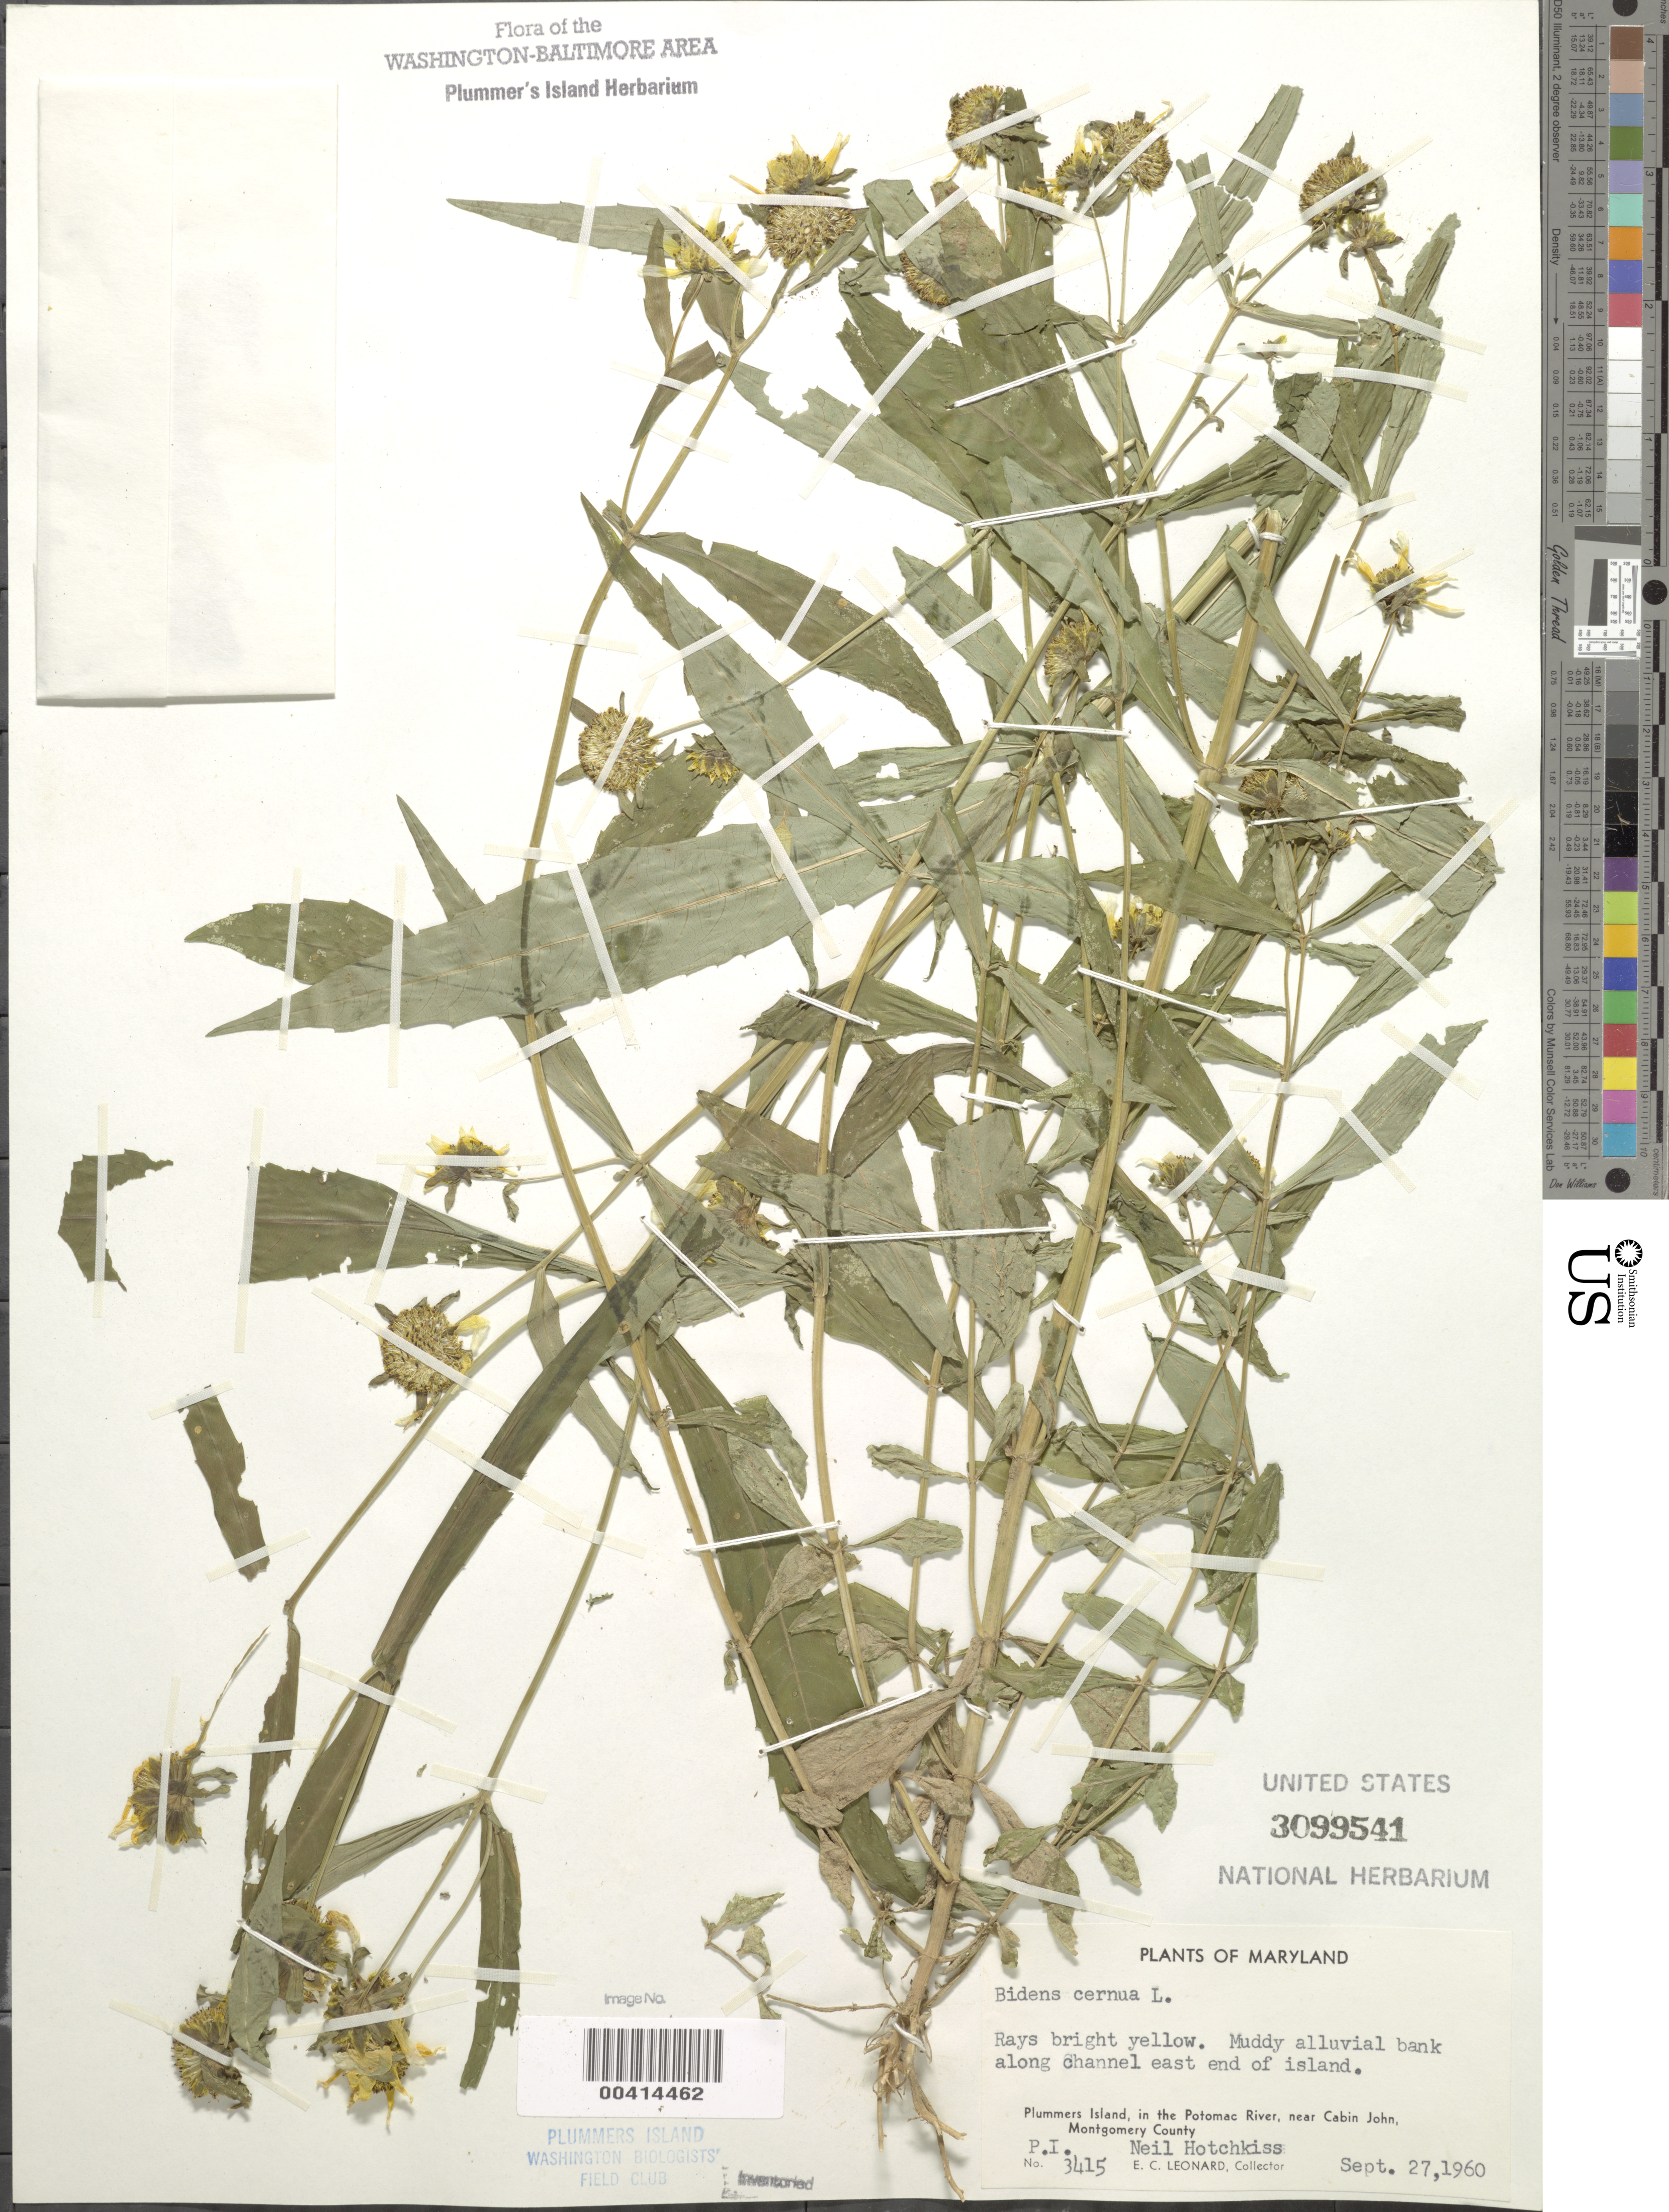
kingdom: Plantae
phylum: Tracheophyta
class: Magnoliopsida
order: Asterales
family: Asteraceae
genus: Bidens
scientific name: Bidens cernua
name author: L.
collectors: E. P. Killip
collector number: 31953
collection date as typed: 07 Sep 1936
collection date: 1936-09-07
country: United States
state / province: Maryland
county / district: Montgomery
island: Plummers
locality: Plummer's Island; entrance to channel C. & O. Canal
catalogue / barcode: US 3099541